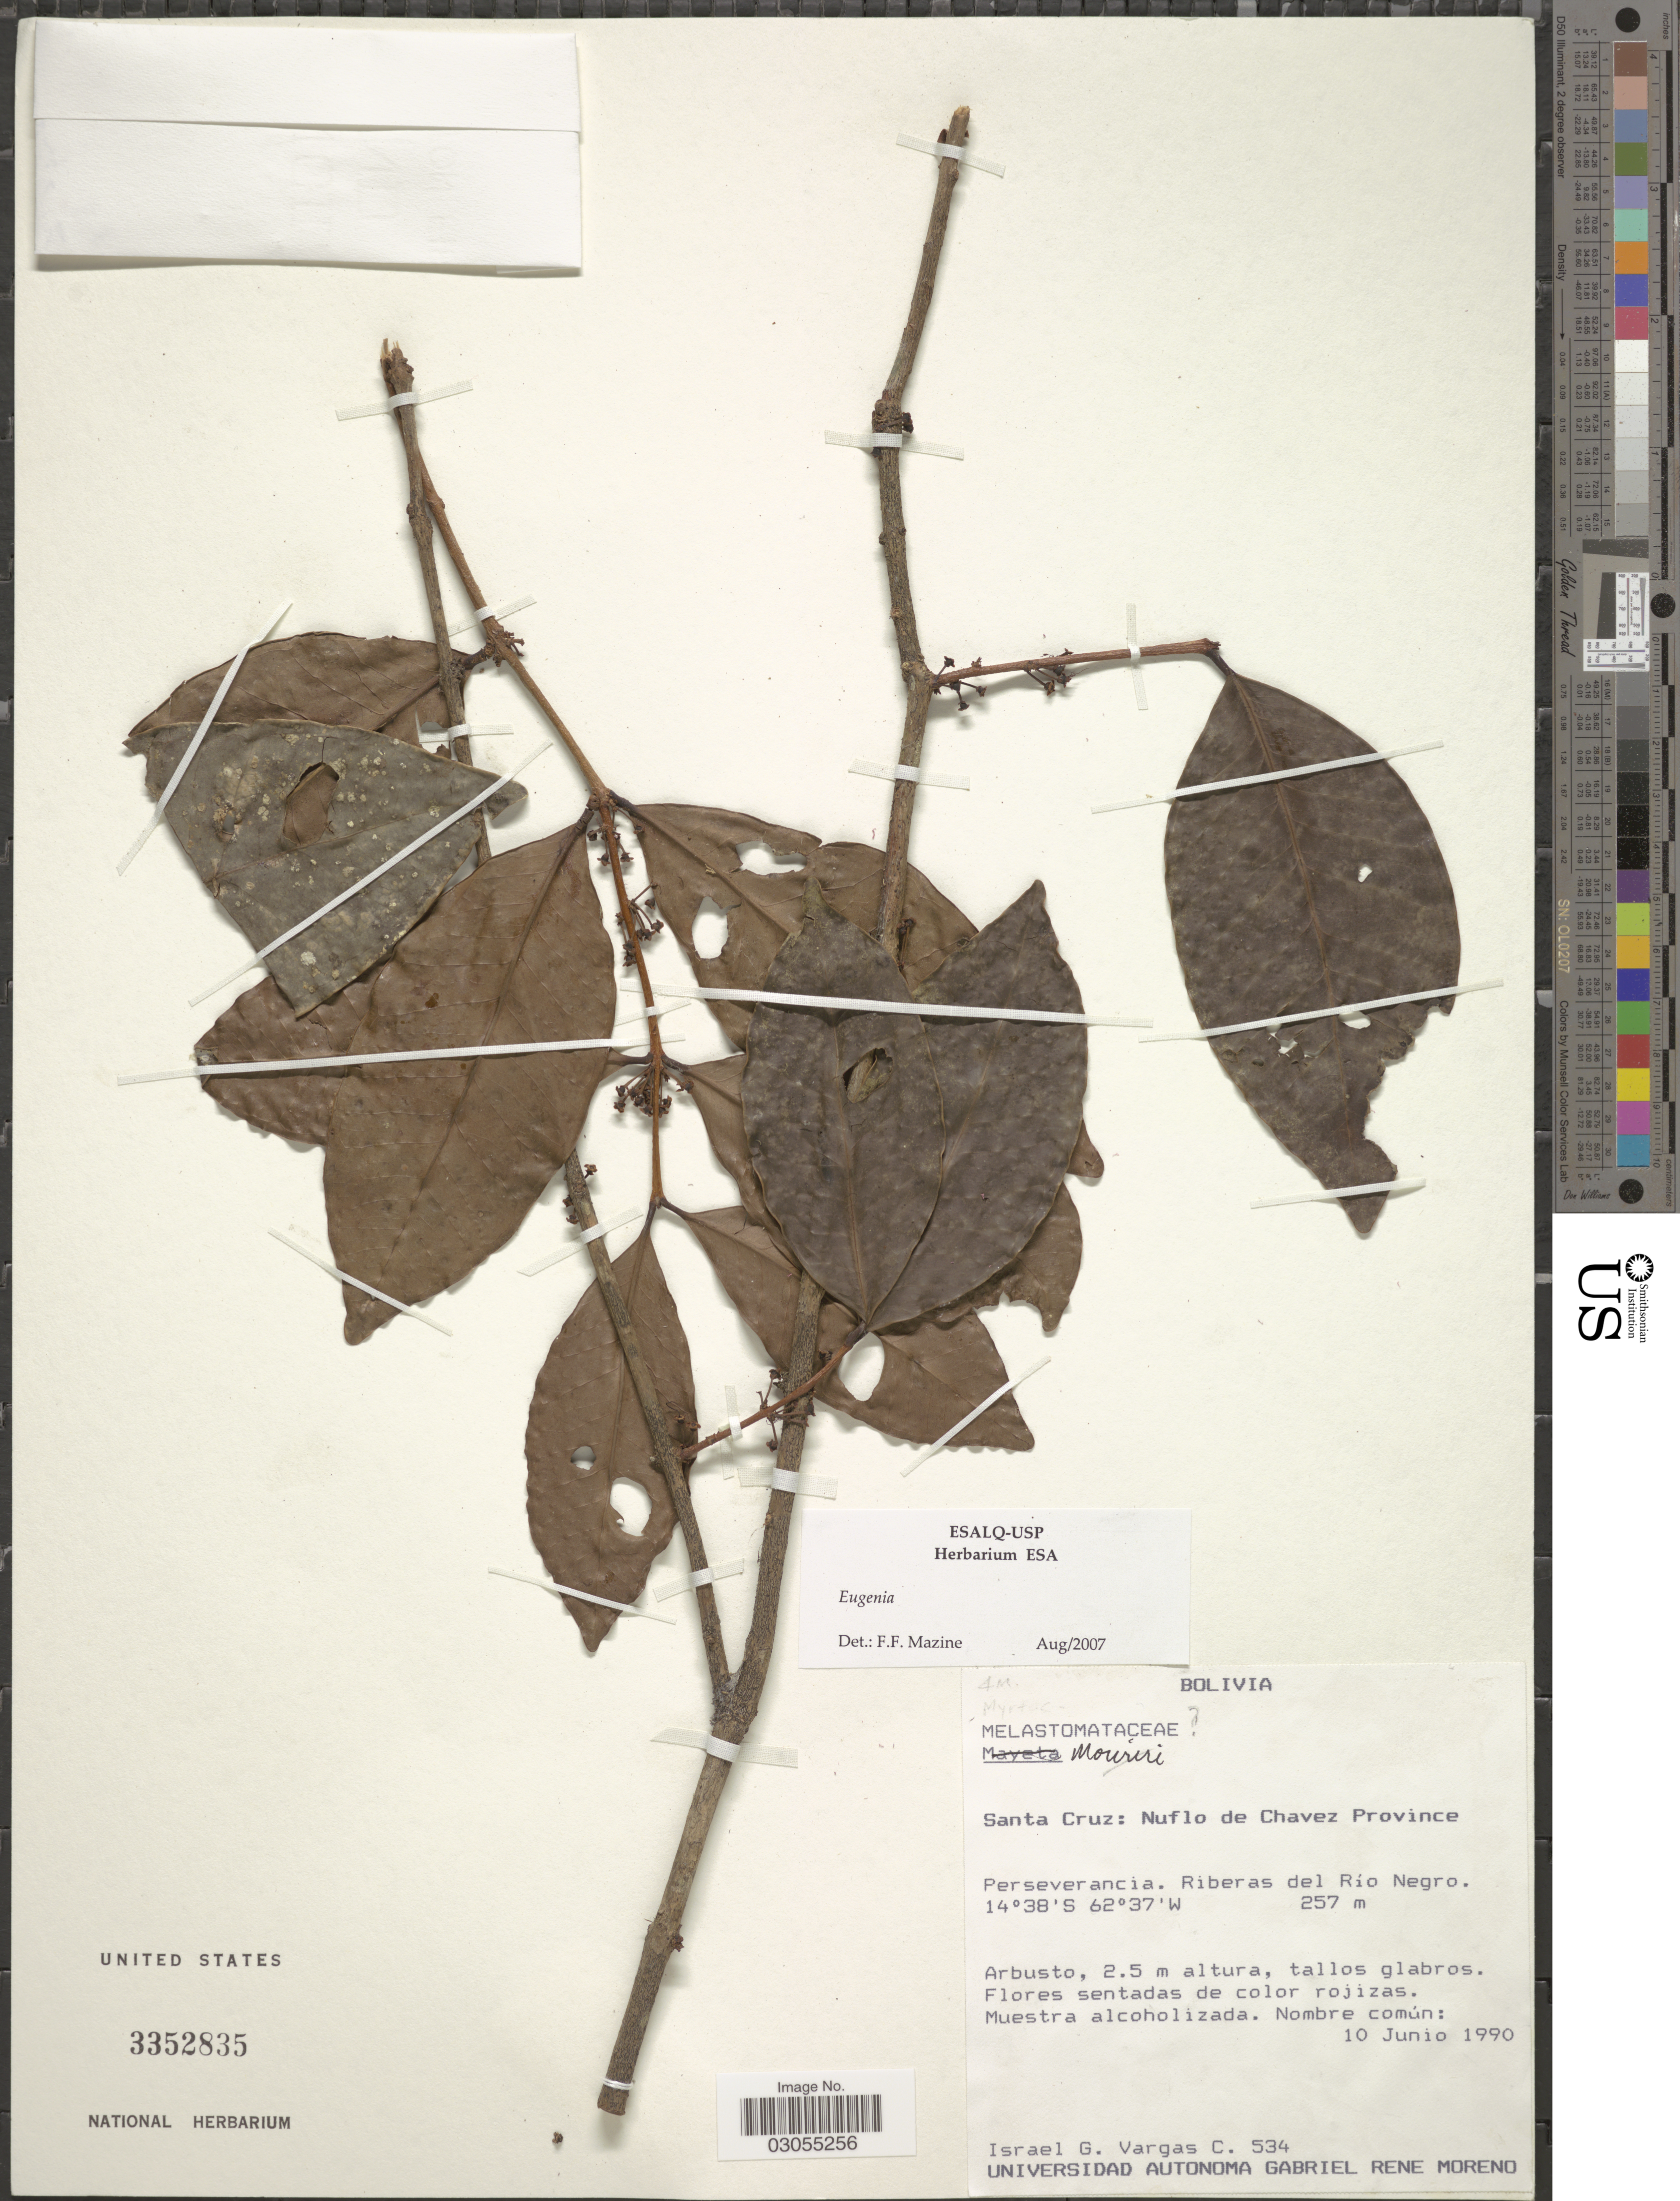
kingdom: Plantae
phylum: Tracheophyta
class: Magnoliopsida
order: Myrtales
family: Myrtaceae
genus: Eugenia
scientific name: Eugenia sp.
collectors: I. G. Vargas C.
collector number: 534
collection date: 1990-06-10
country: Bolivia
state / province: Santa Cruz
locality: Nuflo de Chavez Province. Perseverancia. Riberas del Río Negro.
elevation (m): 257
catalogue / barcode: US 3352835